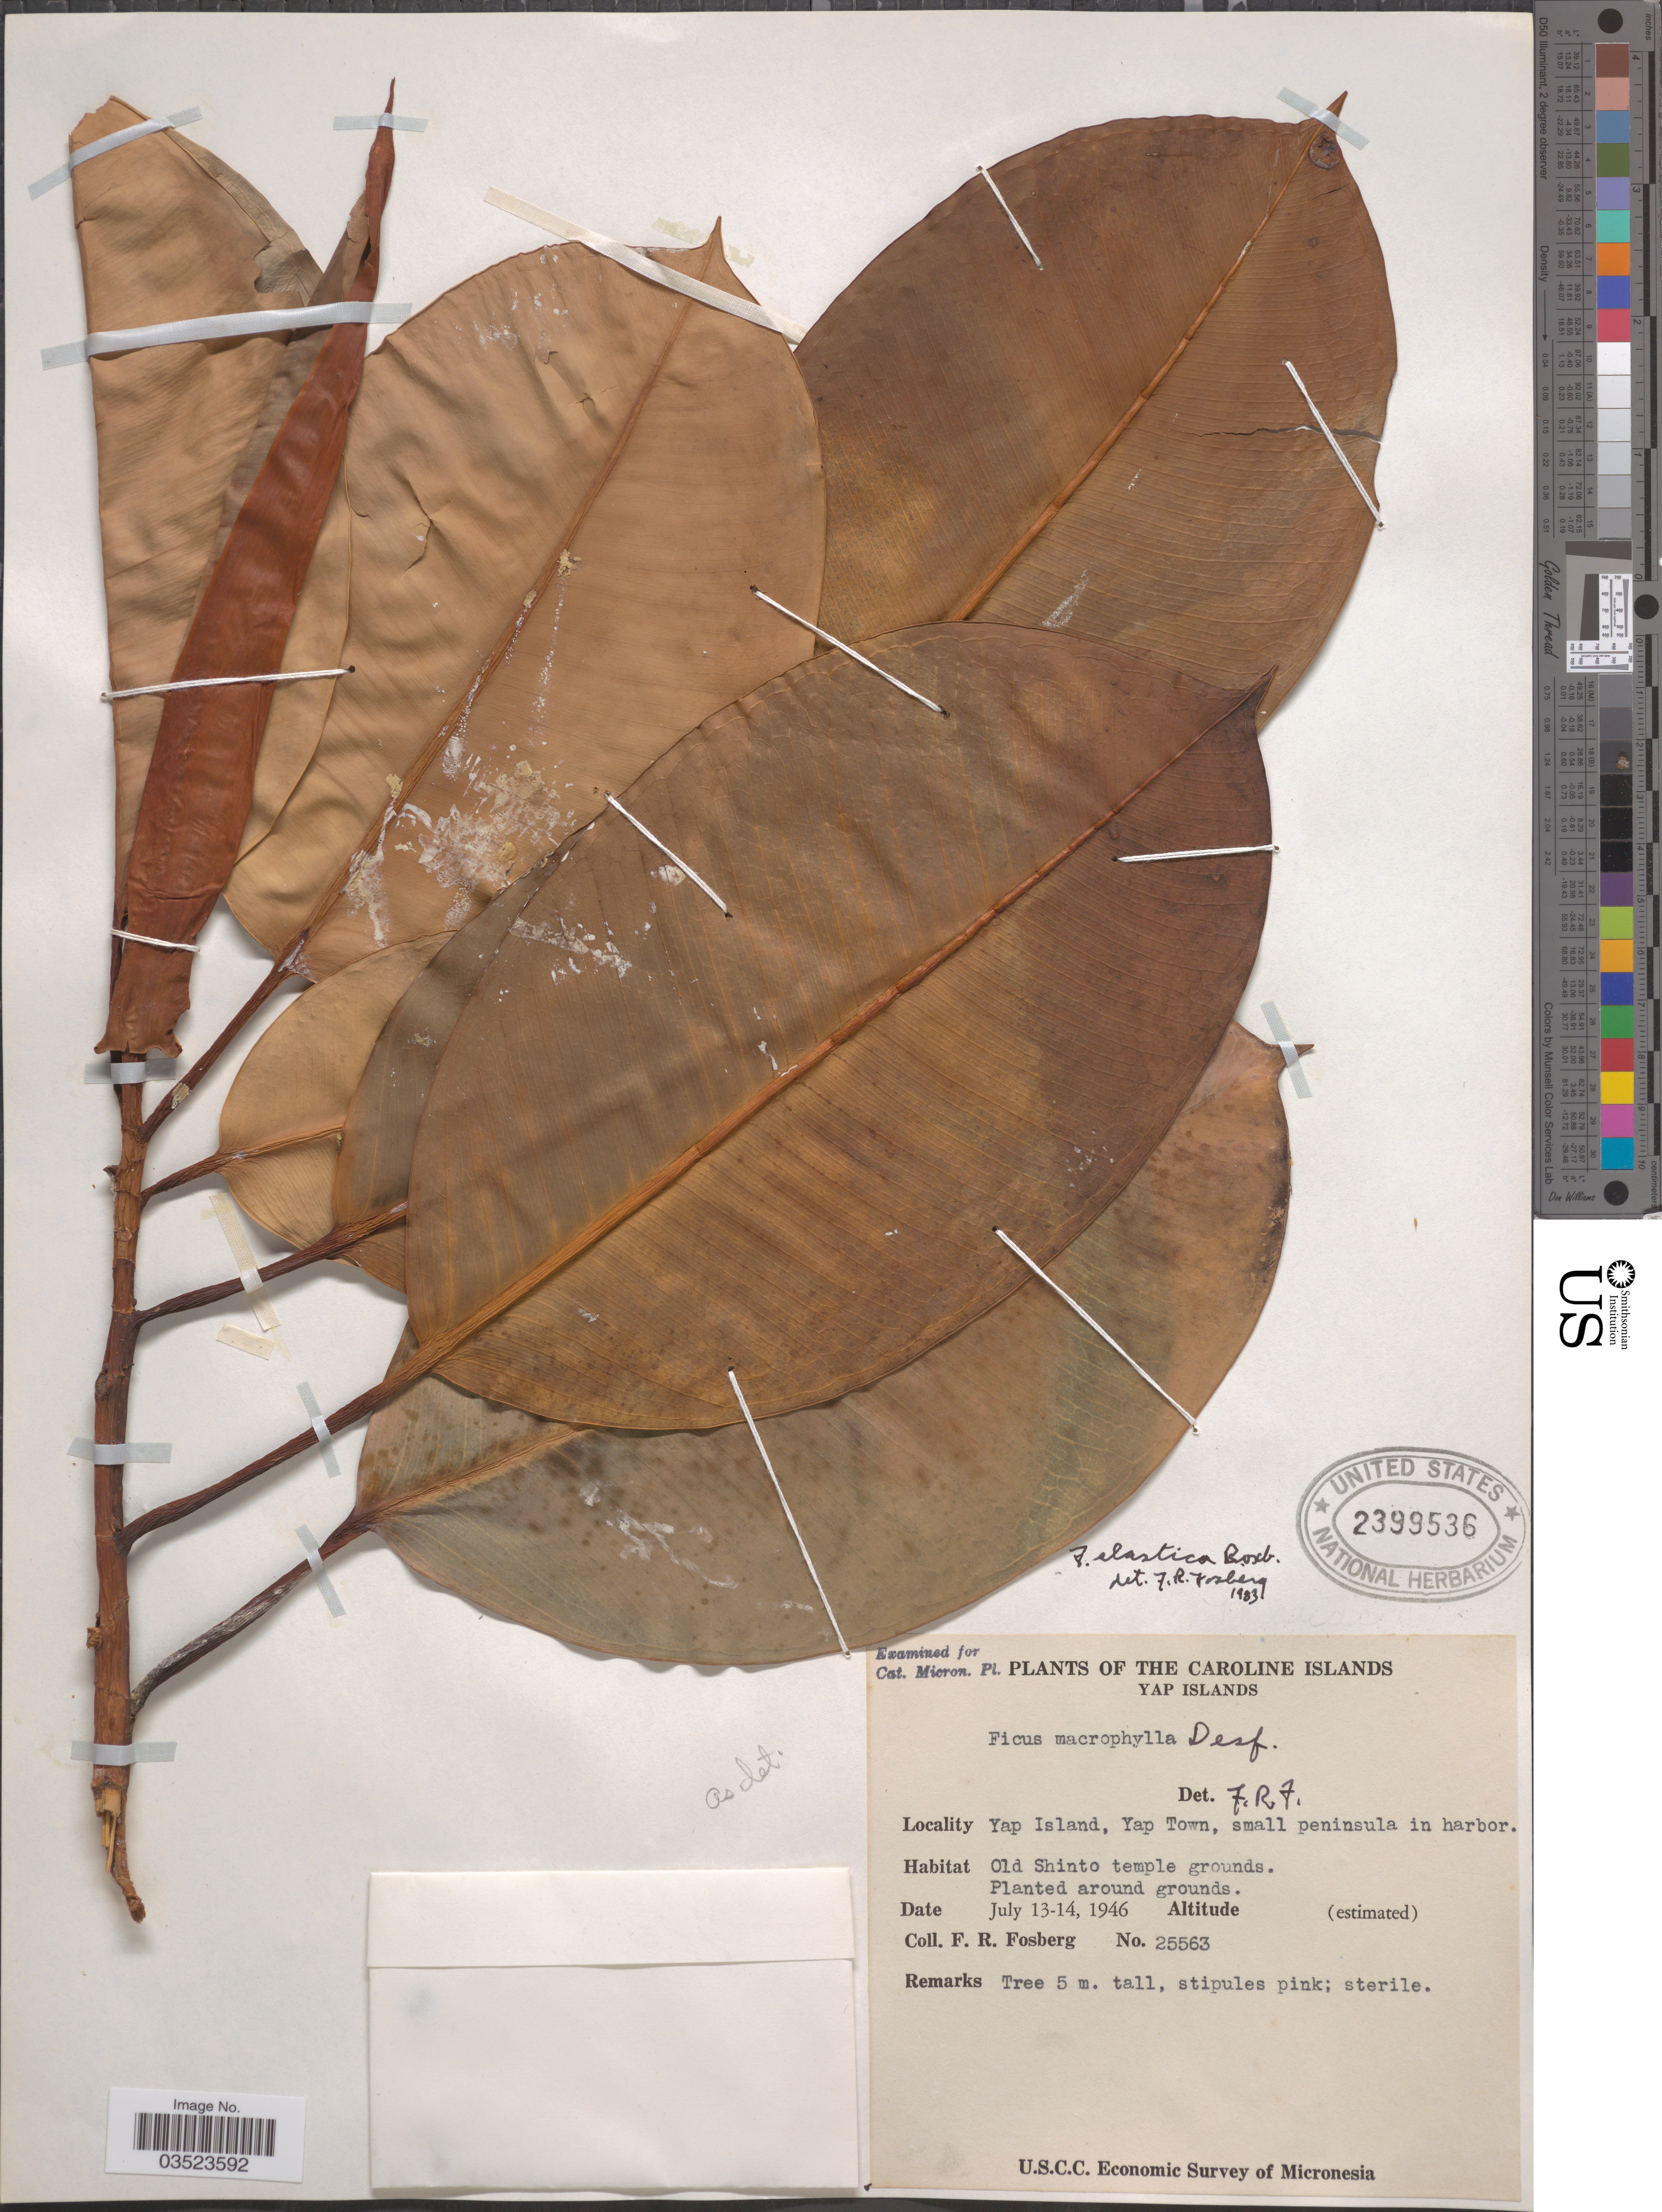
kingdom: Plantae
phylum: Tracheophyta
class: Magnoliopsida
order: Rosales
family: Moraceae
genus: Ficus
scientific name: Ficus elastica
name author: Roxb.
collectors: F. R. Fosberg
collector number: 25563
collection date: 1946-07-13/1946-07-14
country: Micronesia, Federated States of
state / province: Yap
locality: Caroline Island. Yap Islands. Yap Town, small peninsula in harbor. Old Shinto temple grounds.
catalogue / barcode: US 2399536